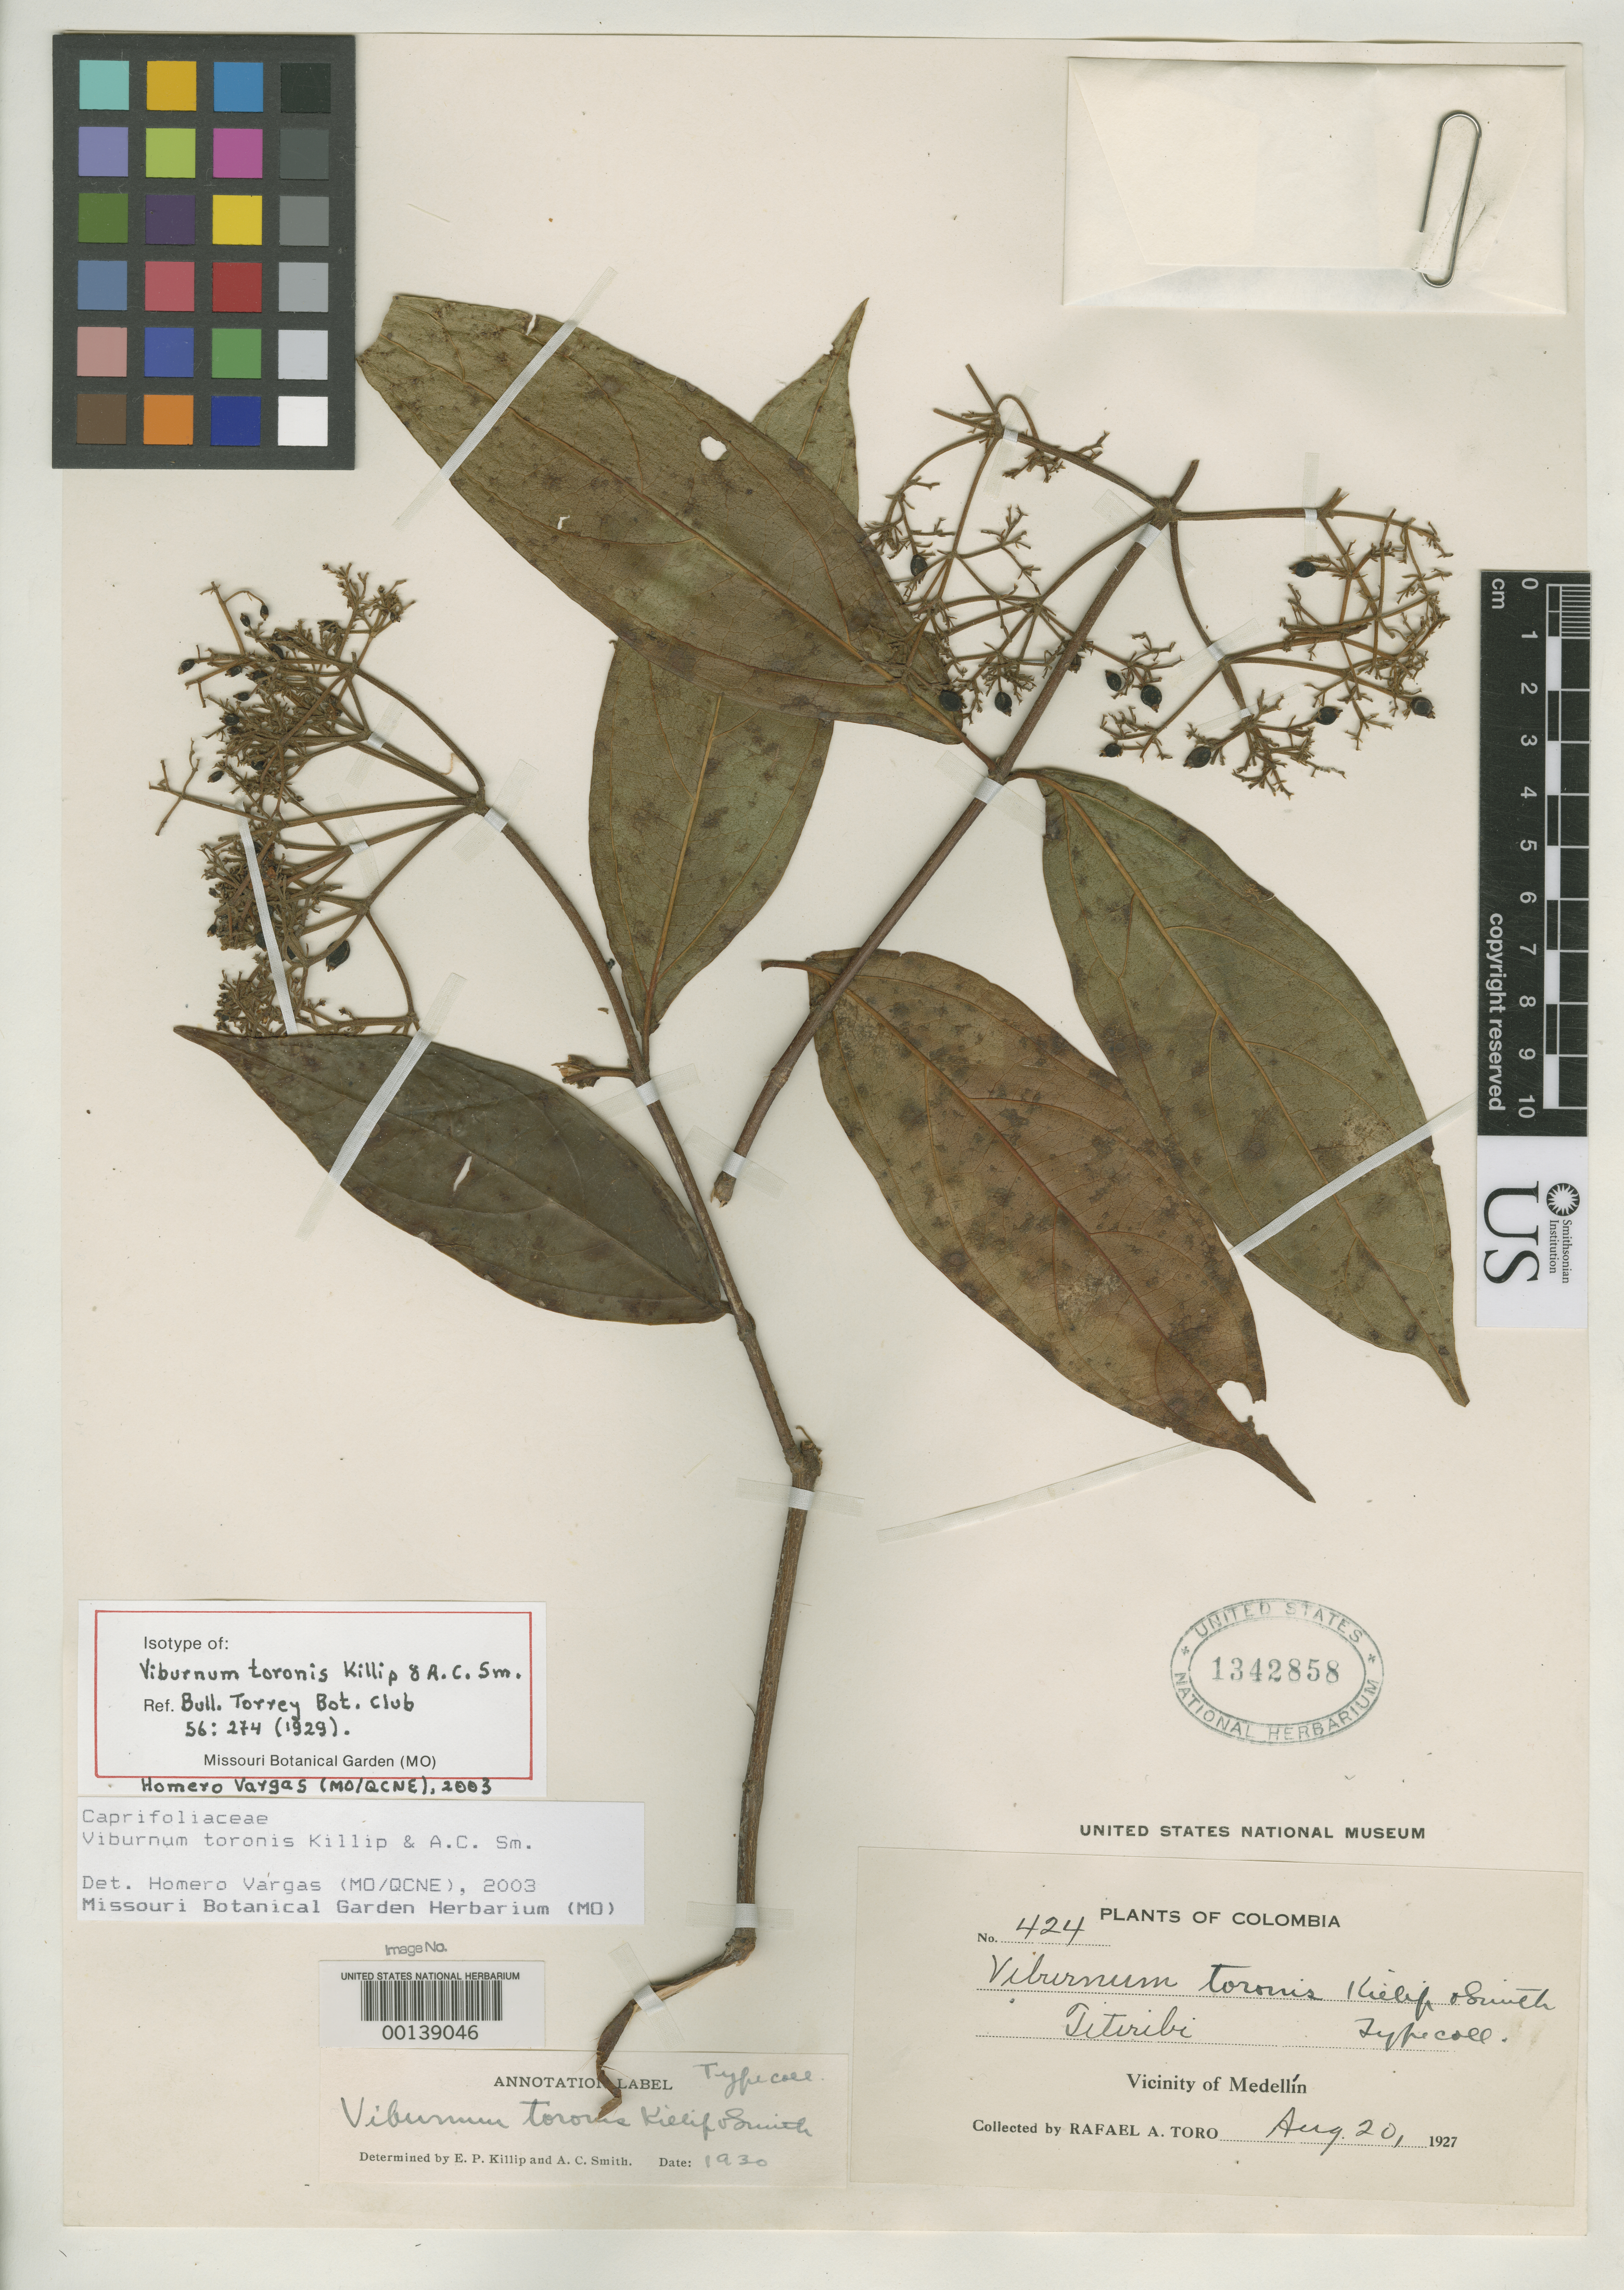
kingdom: Plantae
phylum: Tracheophyta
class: Magnoliopsida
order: Dipsacales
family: Viburnaceae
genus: Viburnum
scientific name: Viburnum toronis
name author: Killip & A.C. Sm.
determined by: Vargas, H.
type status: Isotype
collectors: R. A. Toro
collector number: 424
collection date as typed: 20 Aug 1927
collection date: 1927-08-20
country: Colombia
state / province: Antioquia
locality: Vicinity of Medellin.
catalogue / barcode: US 1342858